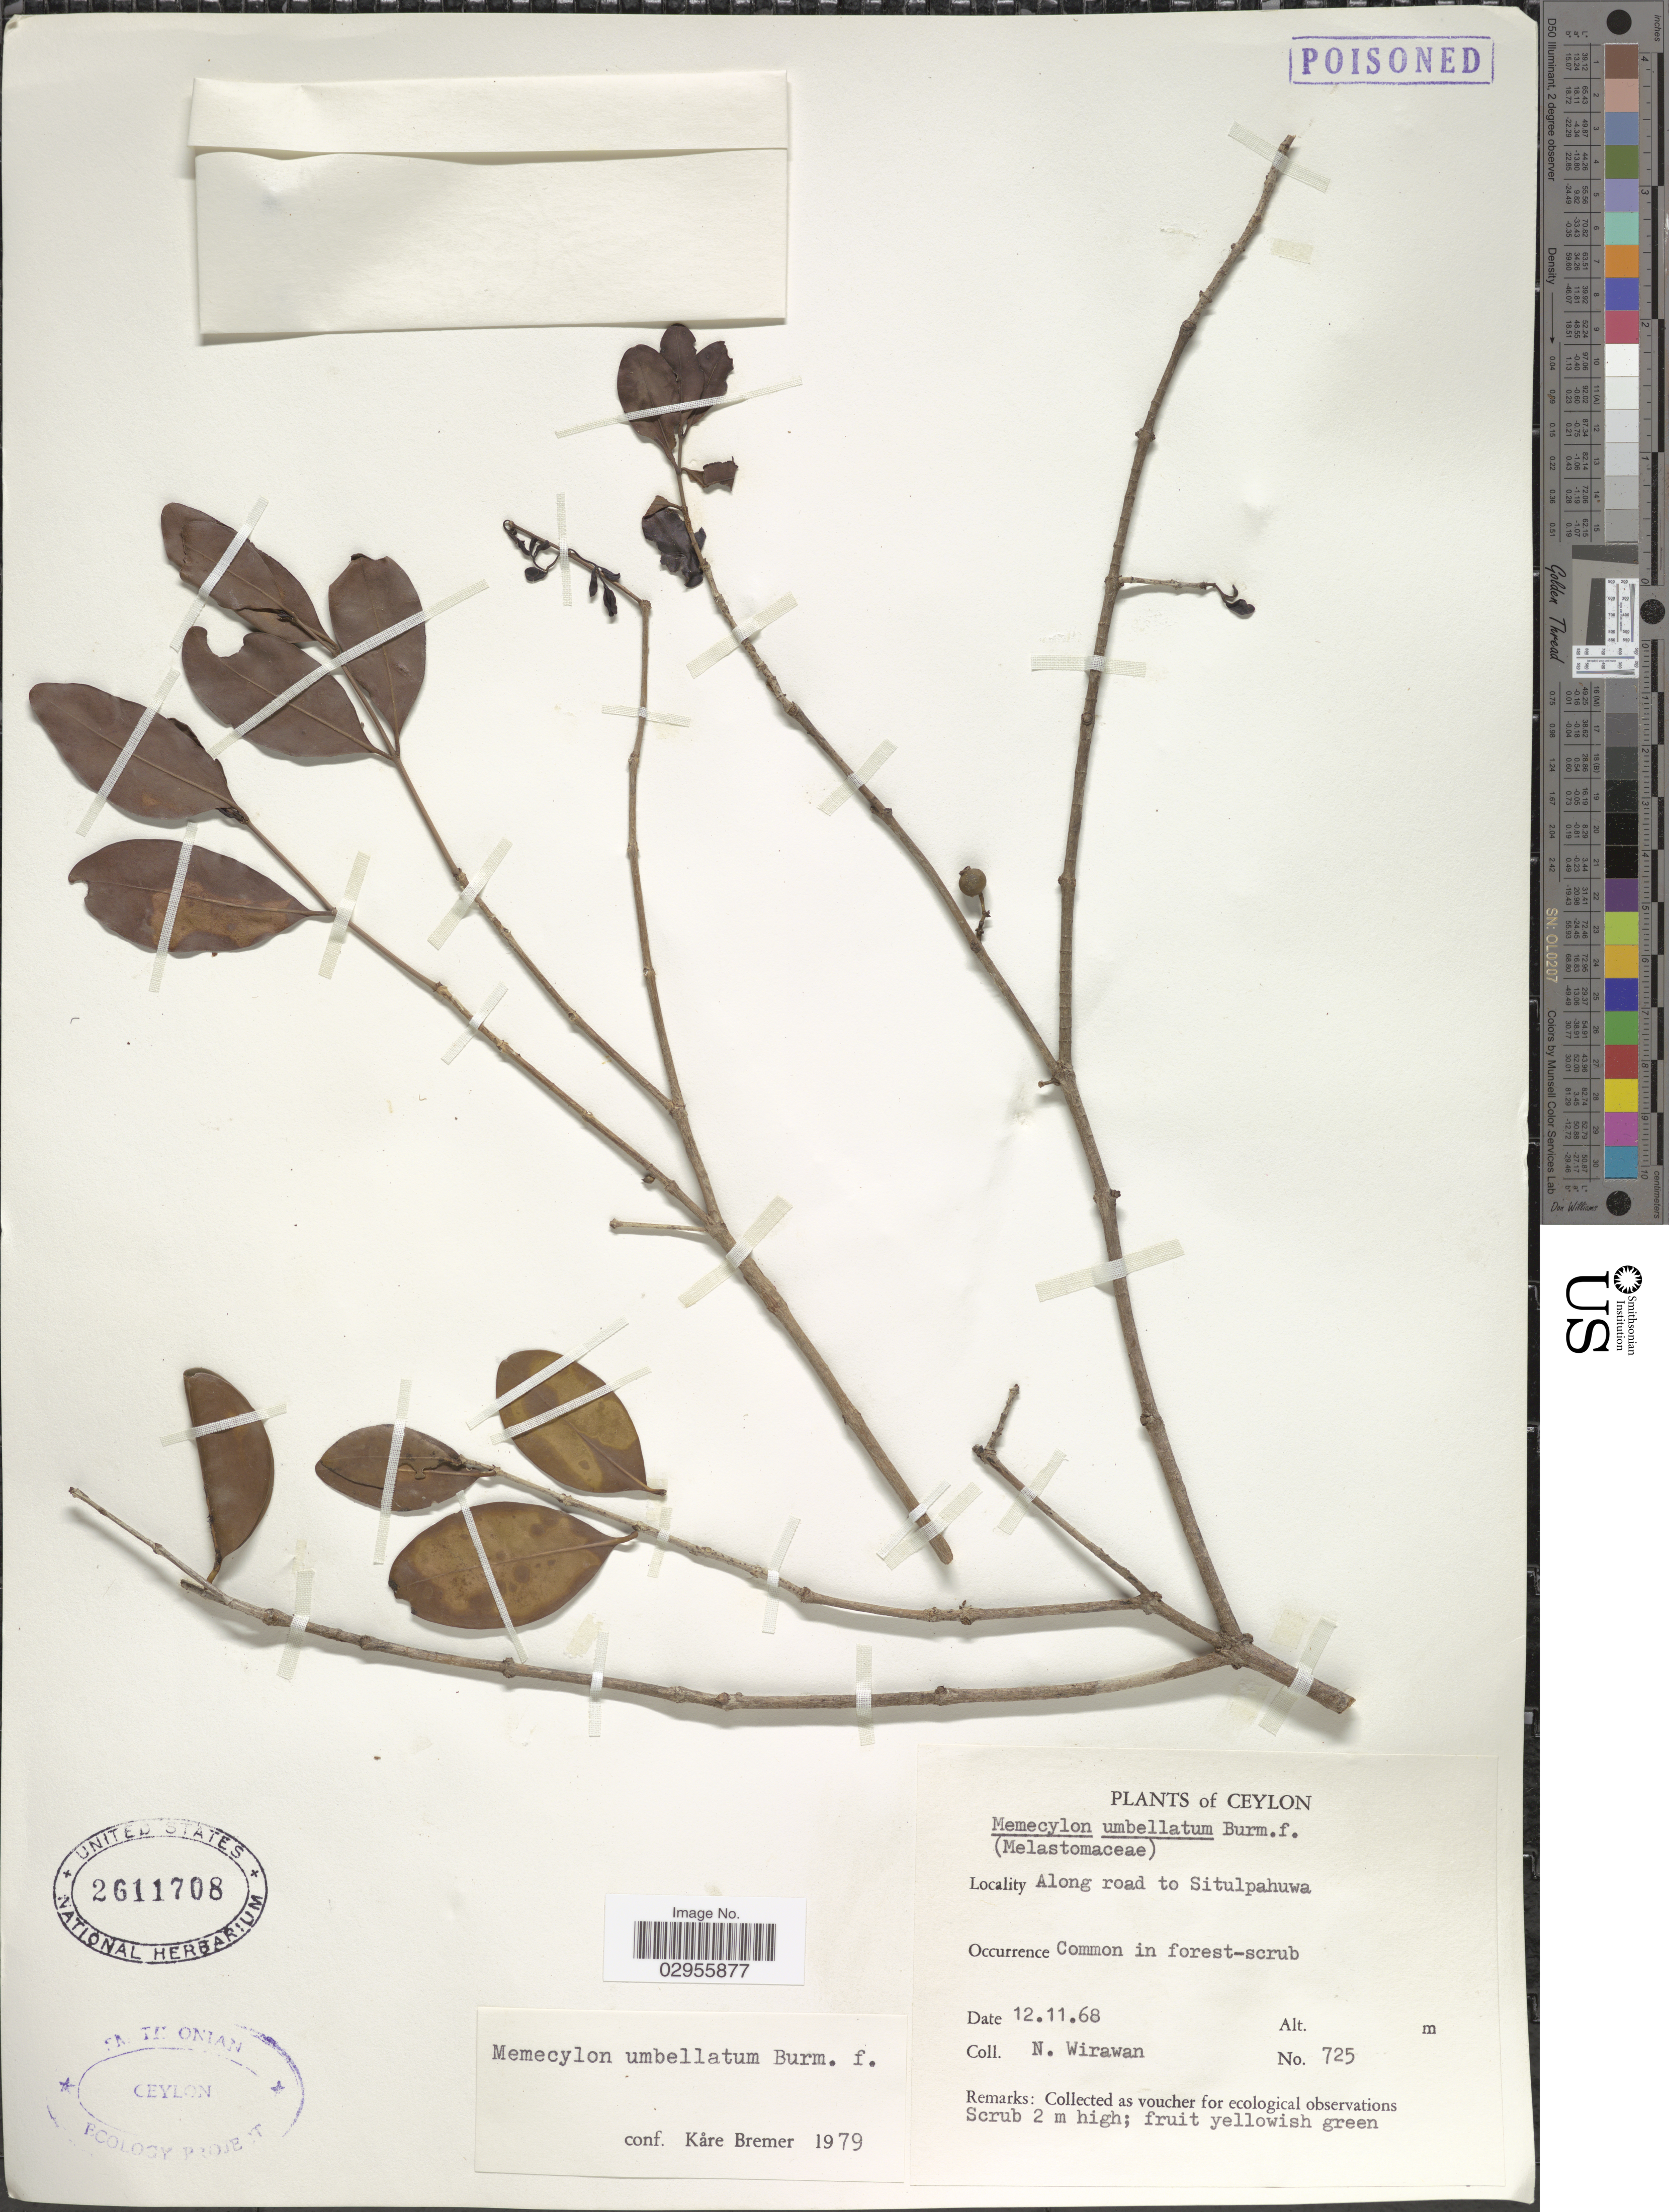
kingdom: Plantae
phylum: Tracheophyta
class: Magnoliopsida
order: Myrtales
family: Melastomataceae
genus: Memecylon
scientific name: Memecylon umbellatum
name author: Burm. f.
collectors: N. Wirawan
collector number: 725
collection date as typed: Transcribed d/m/y: 12/11/68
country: Sri Lanka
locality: Ceylon. Along road to Situlpahuwa.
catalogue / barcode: US 2611708